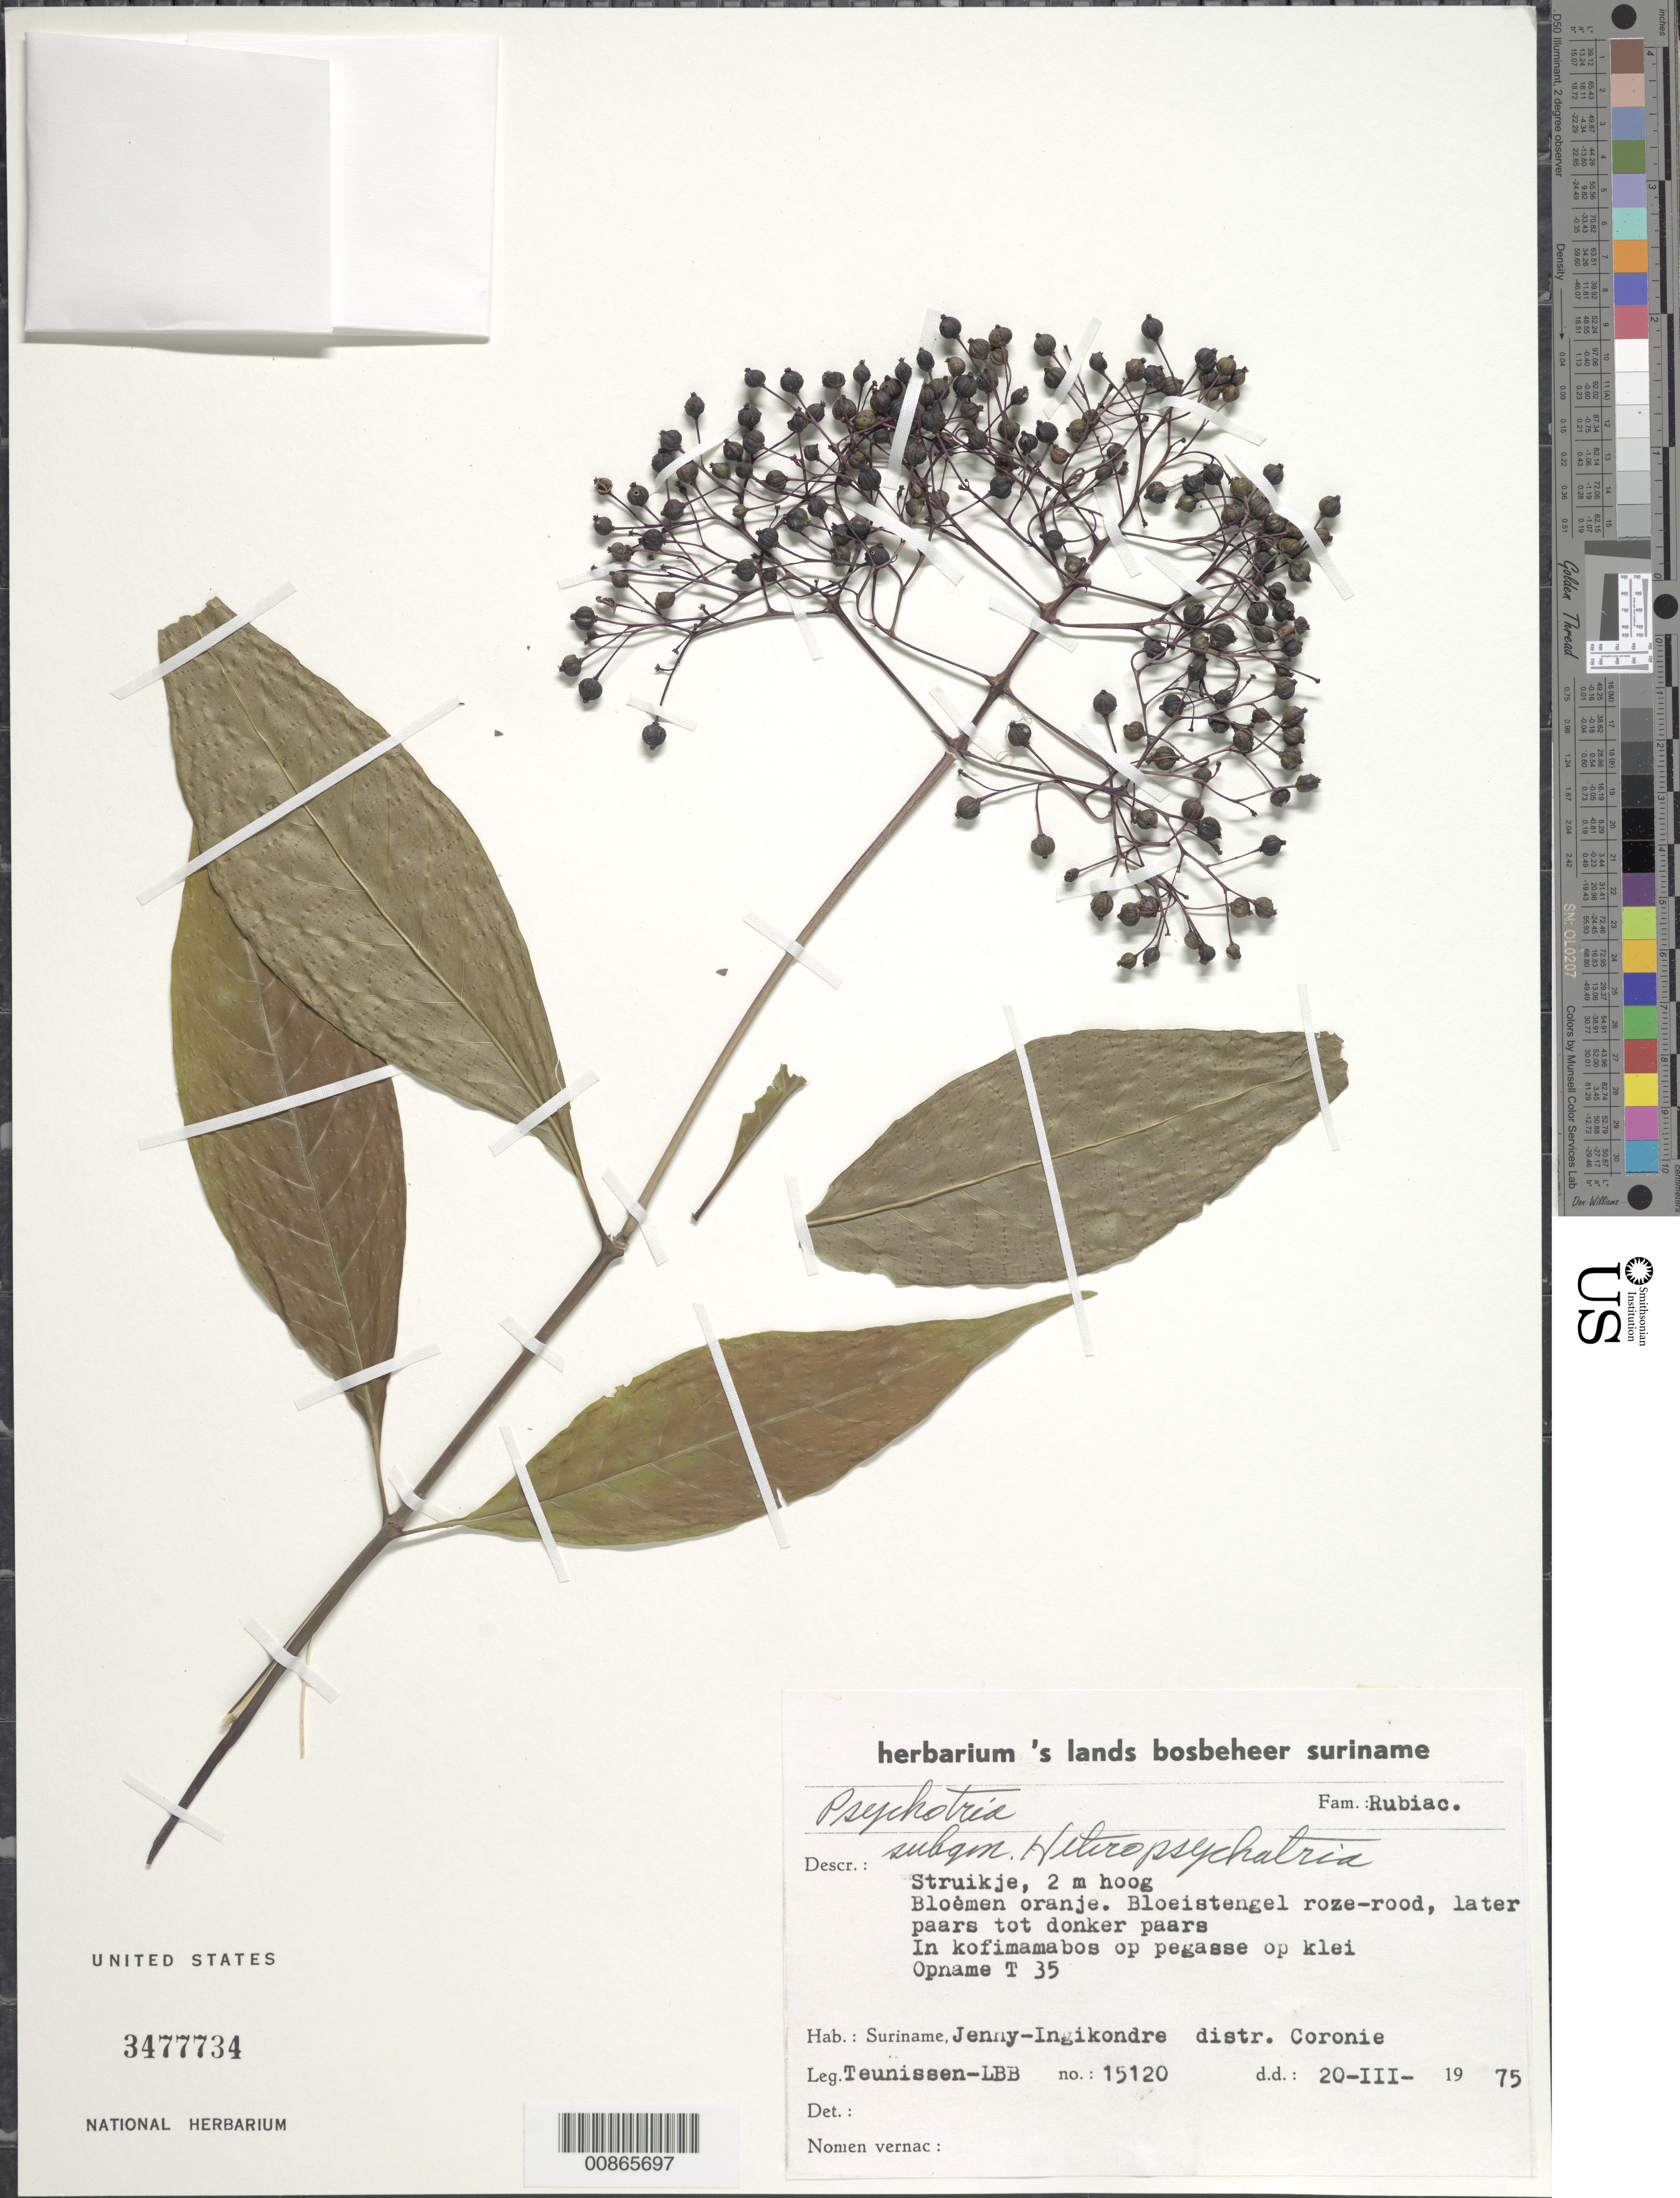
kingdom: Plantae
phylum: Tracheophyta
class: Magnoliopsida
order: Gentianales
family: Rubiaceae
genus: Psychotria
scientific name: Psychotria sp.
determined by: Kirkbride, J. H.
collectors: P. Teunissen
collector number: LBB 15120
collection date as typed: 20-Mar-75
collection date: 1975-03-20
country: Suriname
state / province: Coronie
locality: Jenny-Ingikondre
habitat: In kofimamabos op pegasse op klei, opname T 35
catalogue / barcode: US 3477734